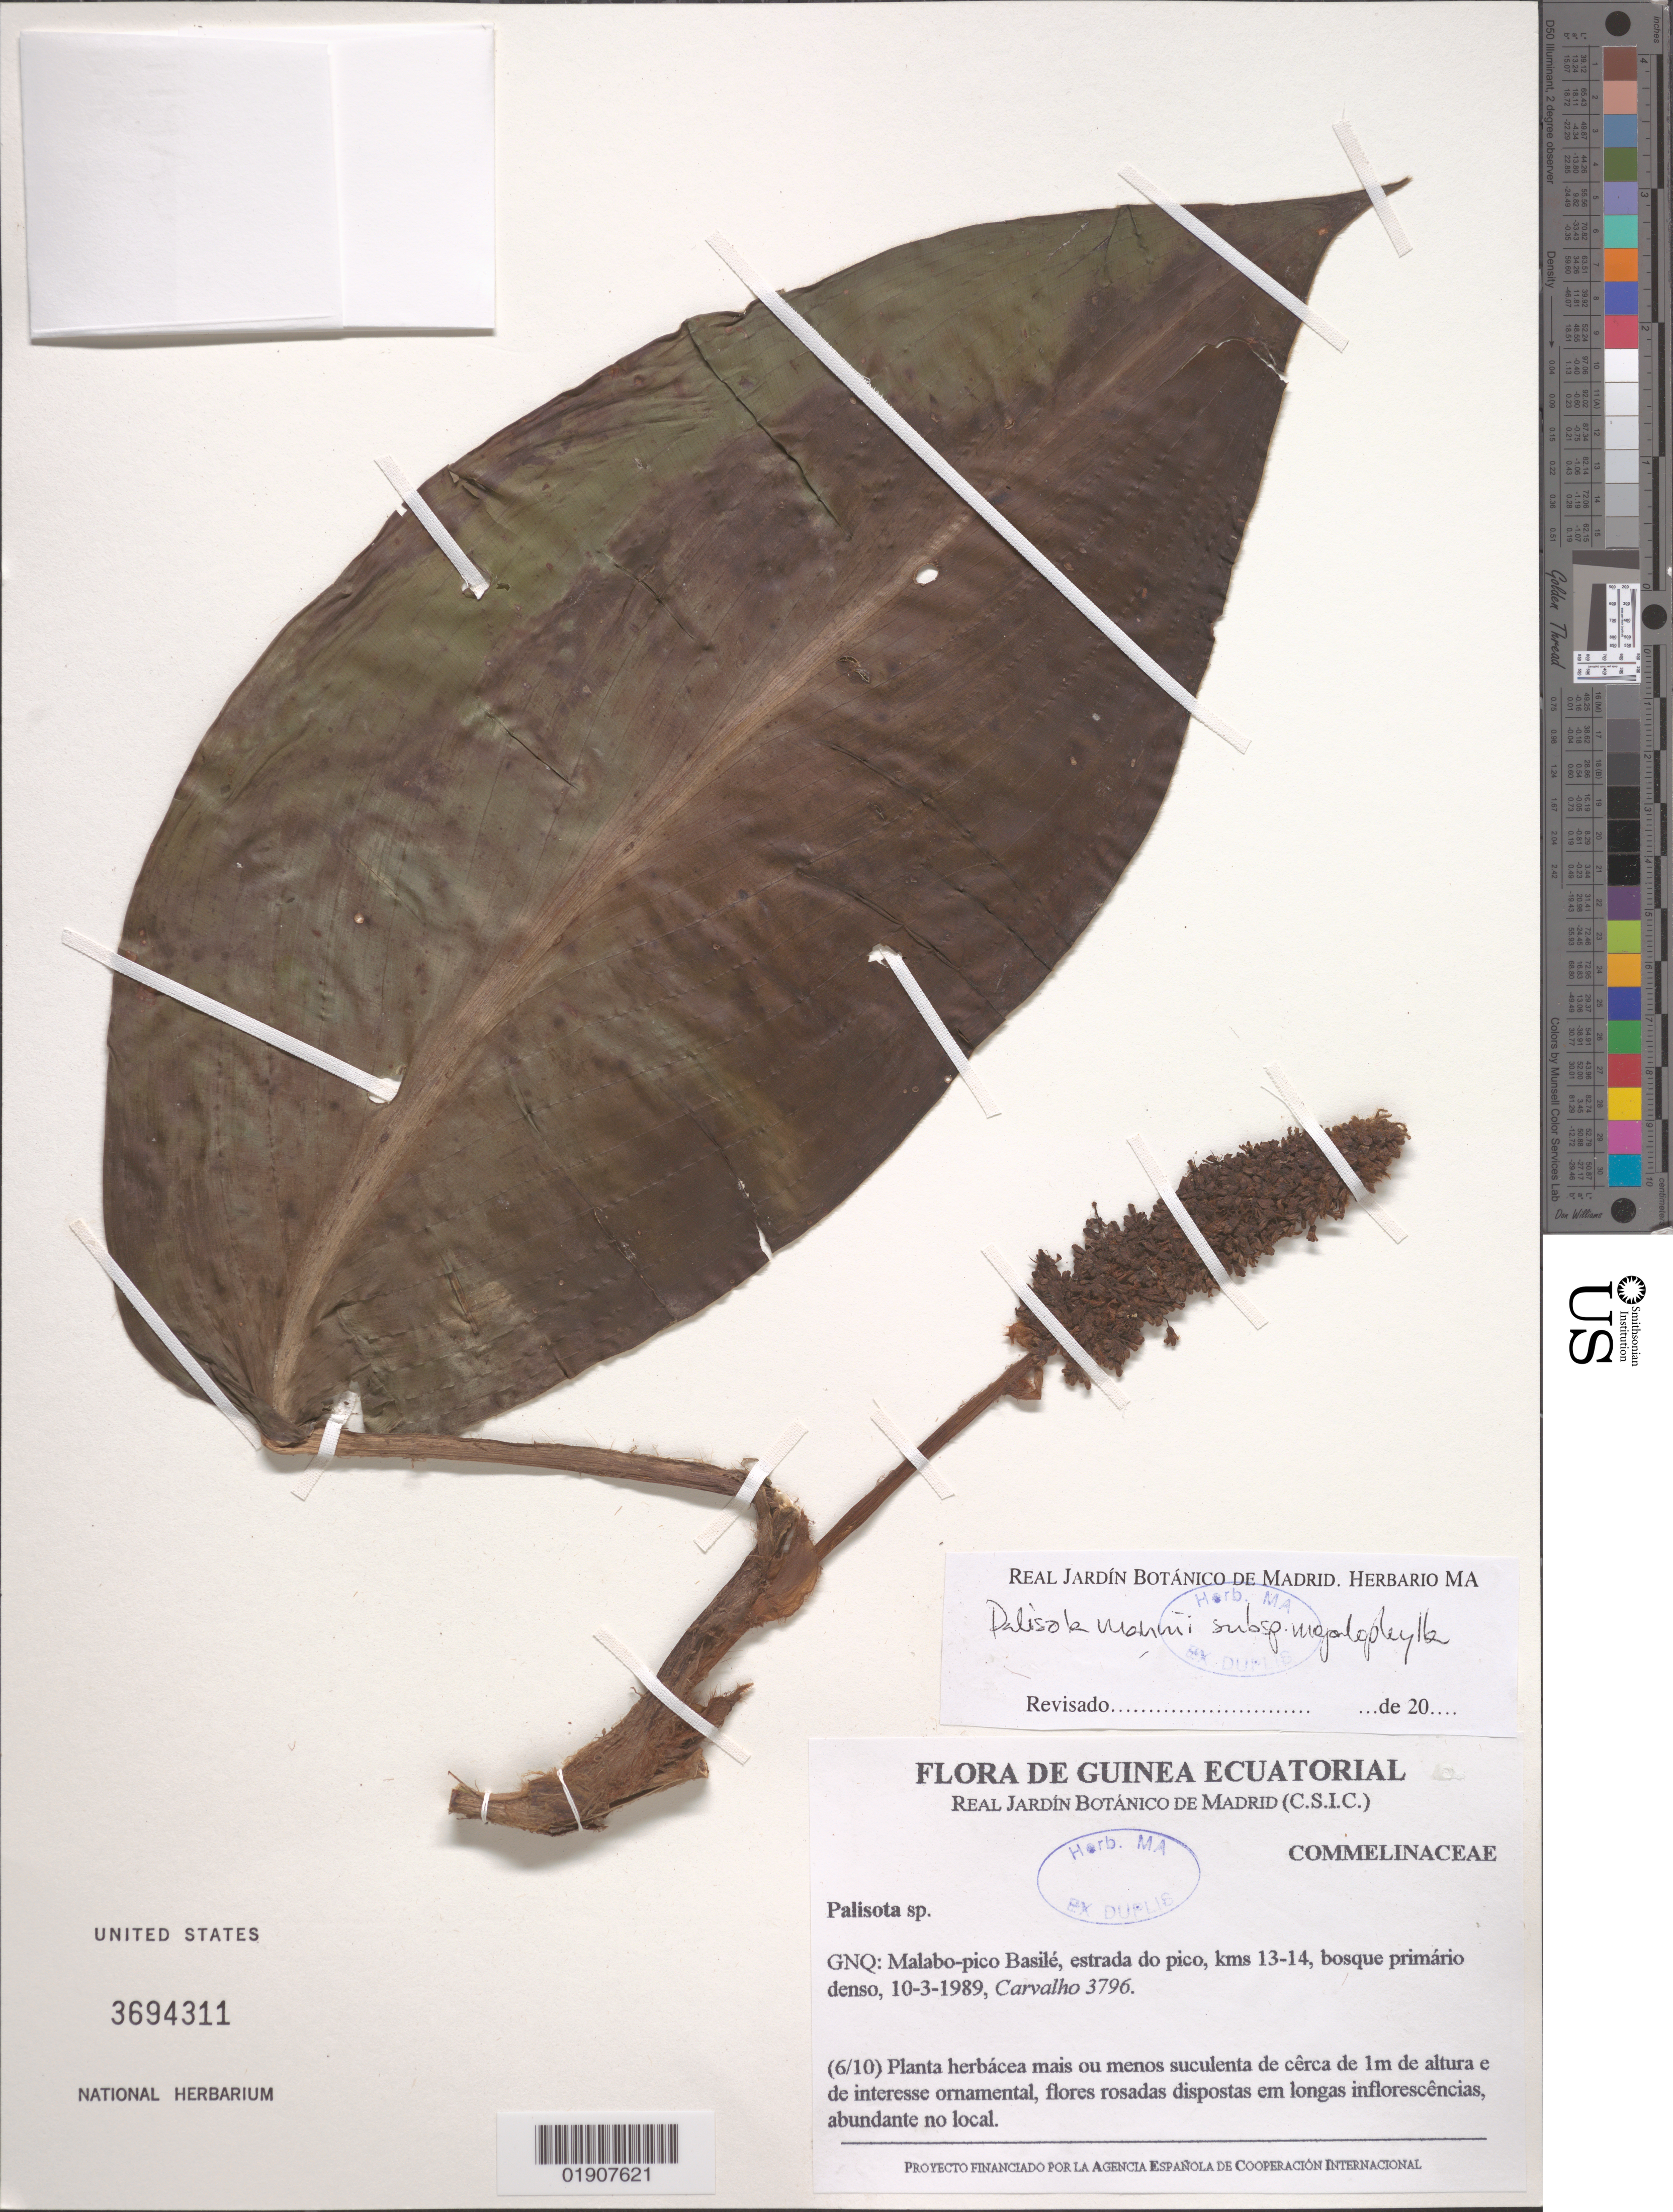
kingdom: Plantae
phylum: Tracheophyta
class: Liliopsida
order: Commelinales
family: Commelinaceae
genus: Palisota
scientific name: Palisota mannii subsp. megalophylla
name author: (Mildbr.) Faden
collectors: Carvalho, --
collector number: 3796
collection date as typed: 10 Mar 1989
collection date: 1989-03-10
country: Equatorial Guinea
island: Bioko Island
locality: Malabo-pico Basile, estrada do pico, kms 13-14.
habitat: Bosque primario denso.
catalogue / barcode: US 3694311